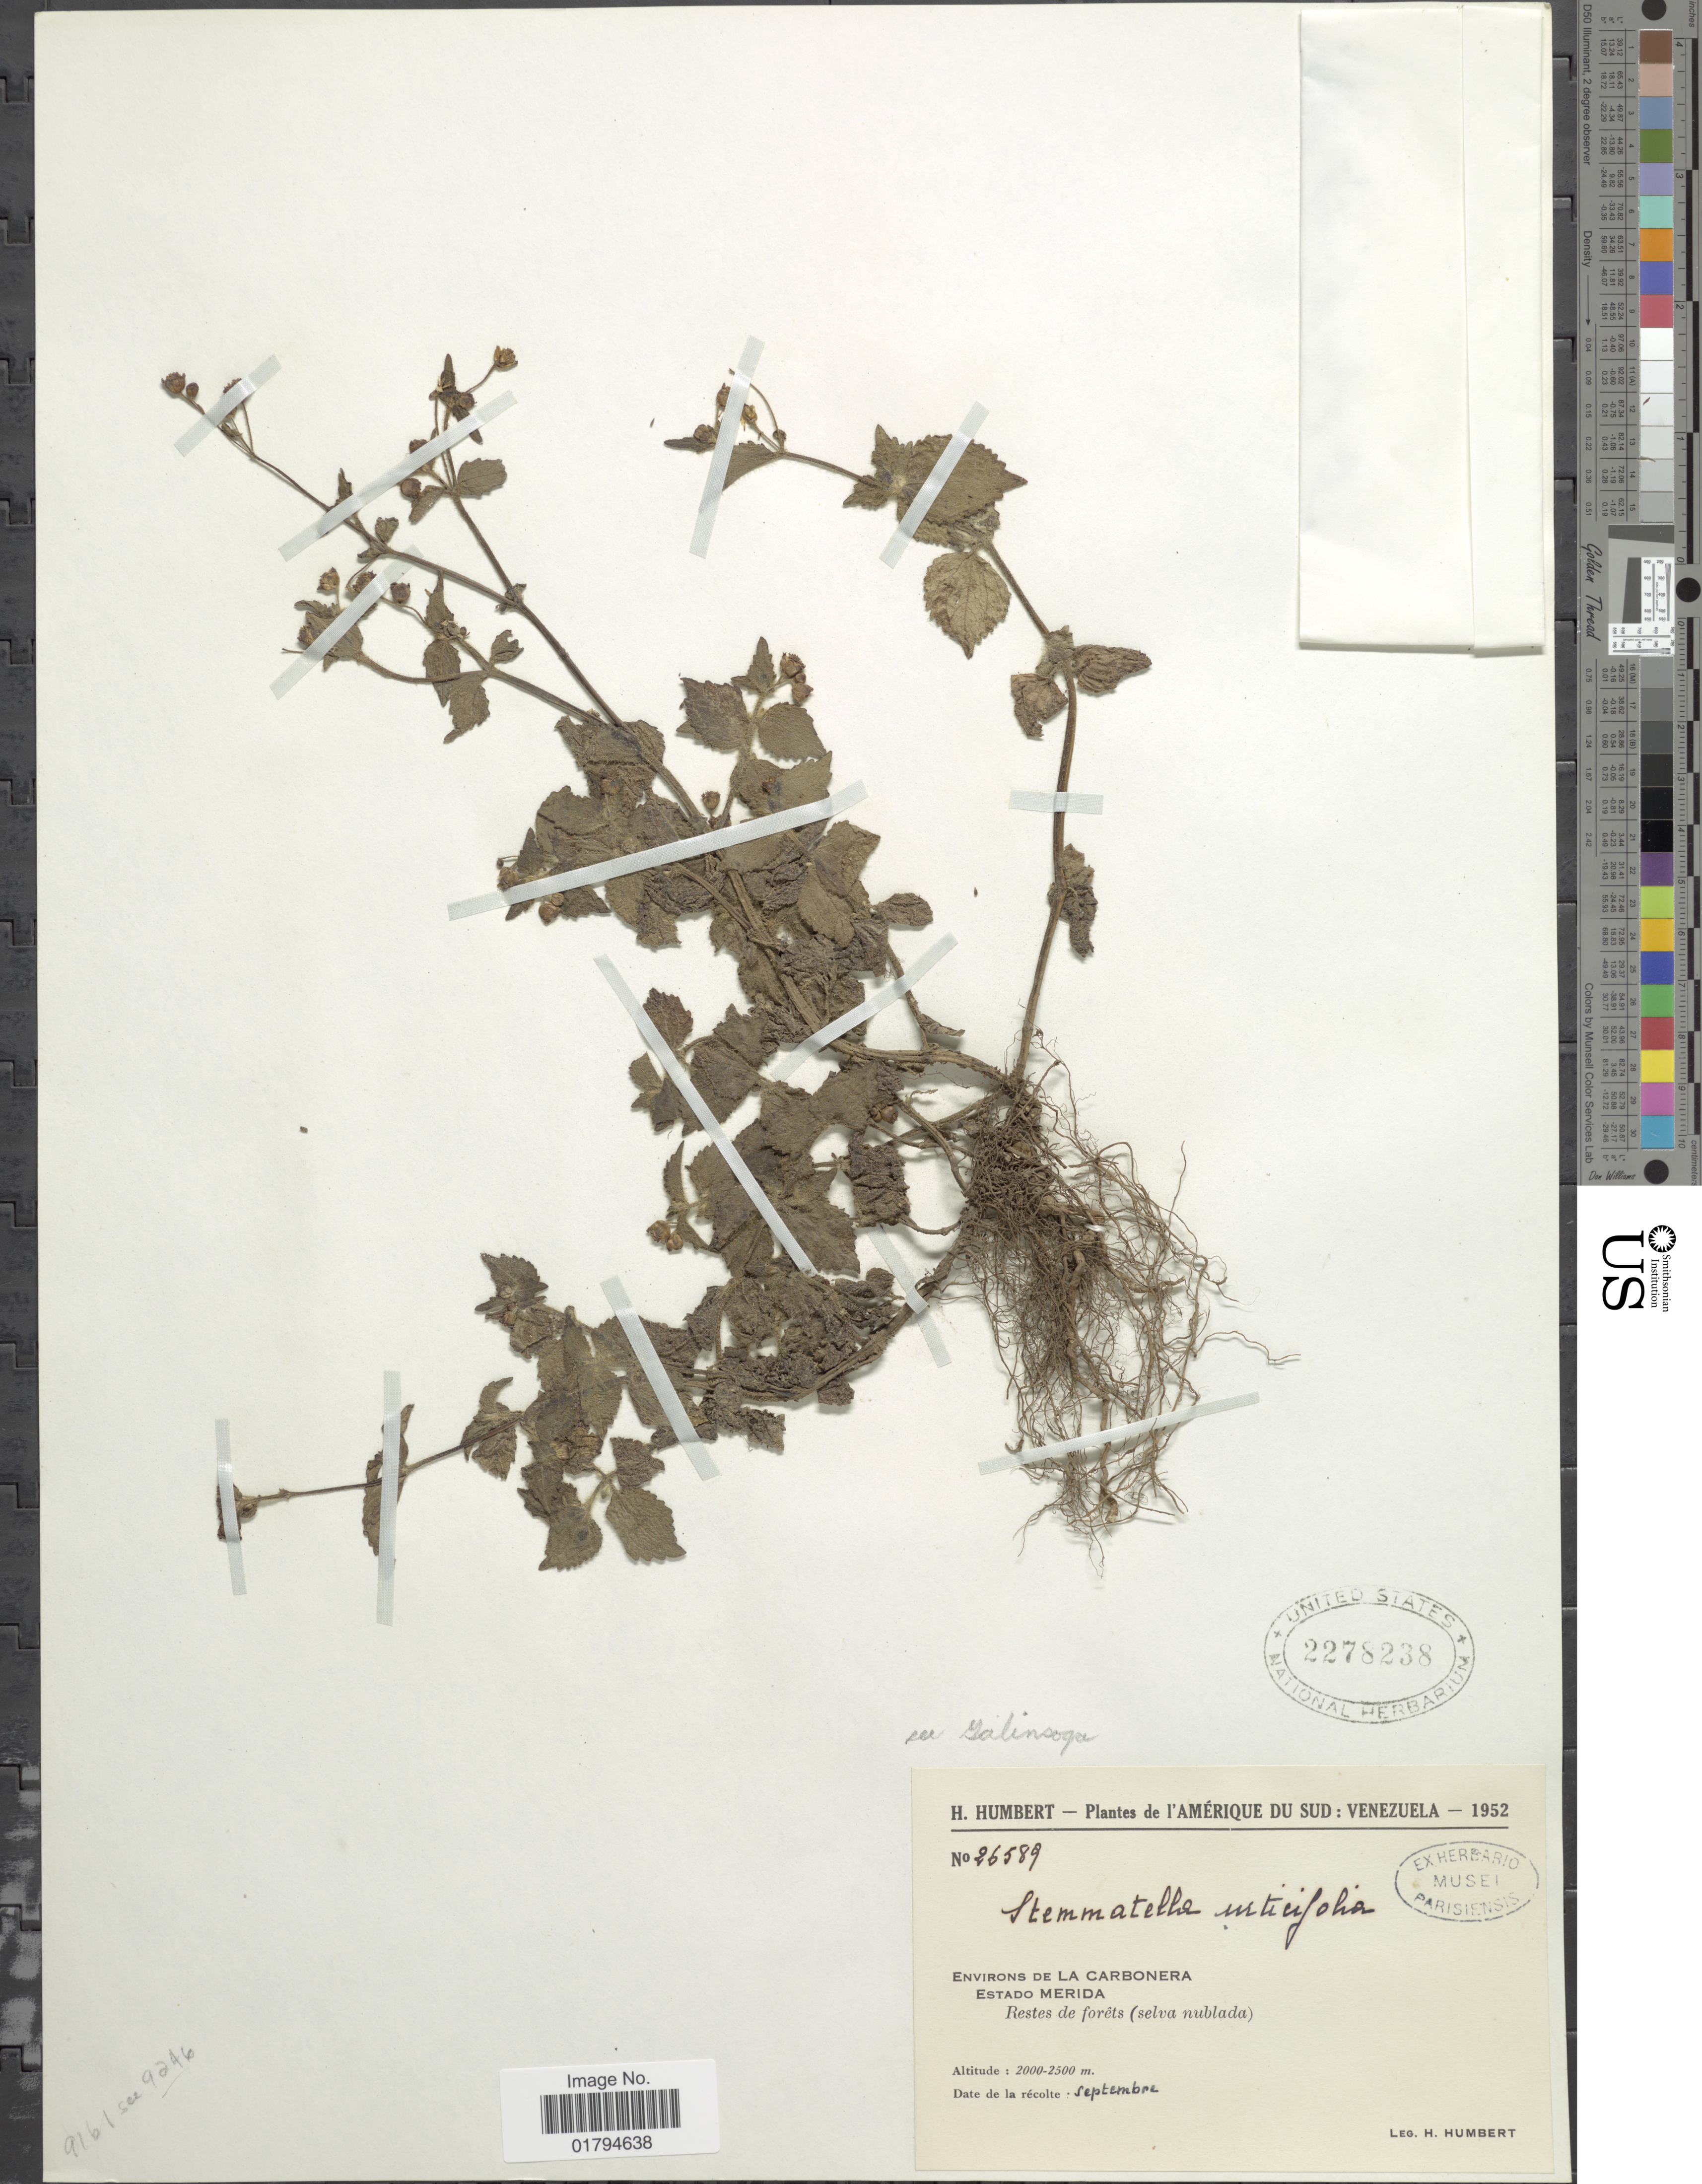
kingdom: Plantae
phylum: Tracheophyta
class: Magnoliopsida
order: Asterales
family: Asteraceae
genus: Galinsoga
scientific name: Galinsoga sp.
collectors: H. Humbert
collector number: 26589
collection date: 1952-09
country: Venezuela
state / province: Mérida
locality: Environs de la Carnonera.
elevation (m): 2000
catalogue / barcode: US 2278238